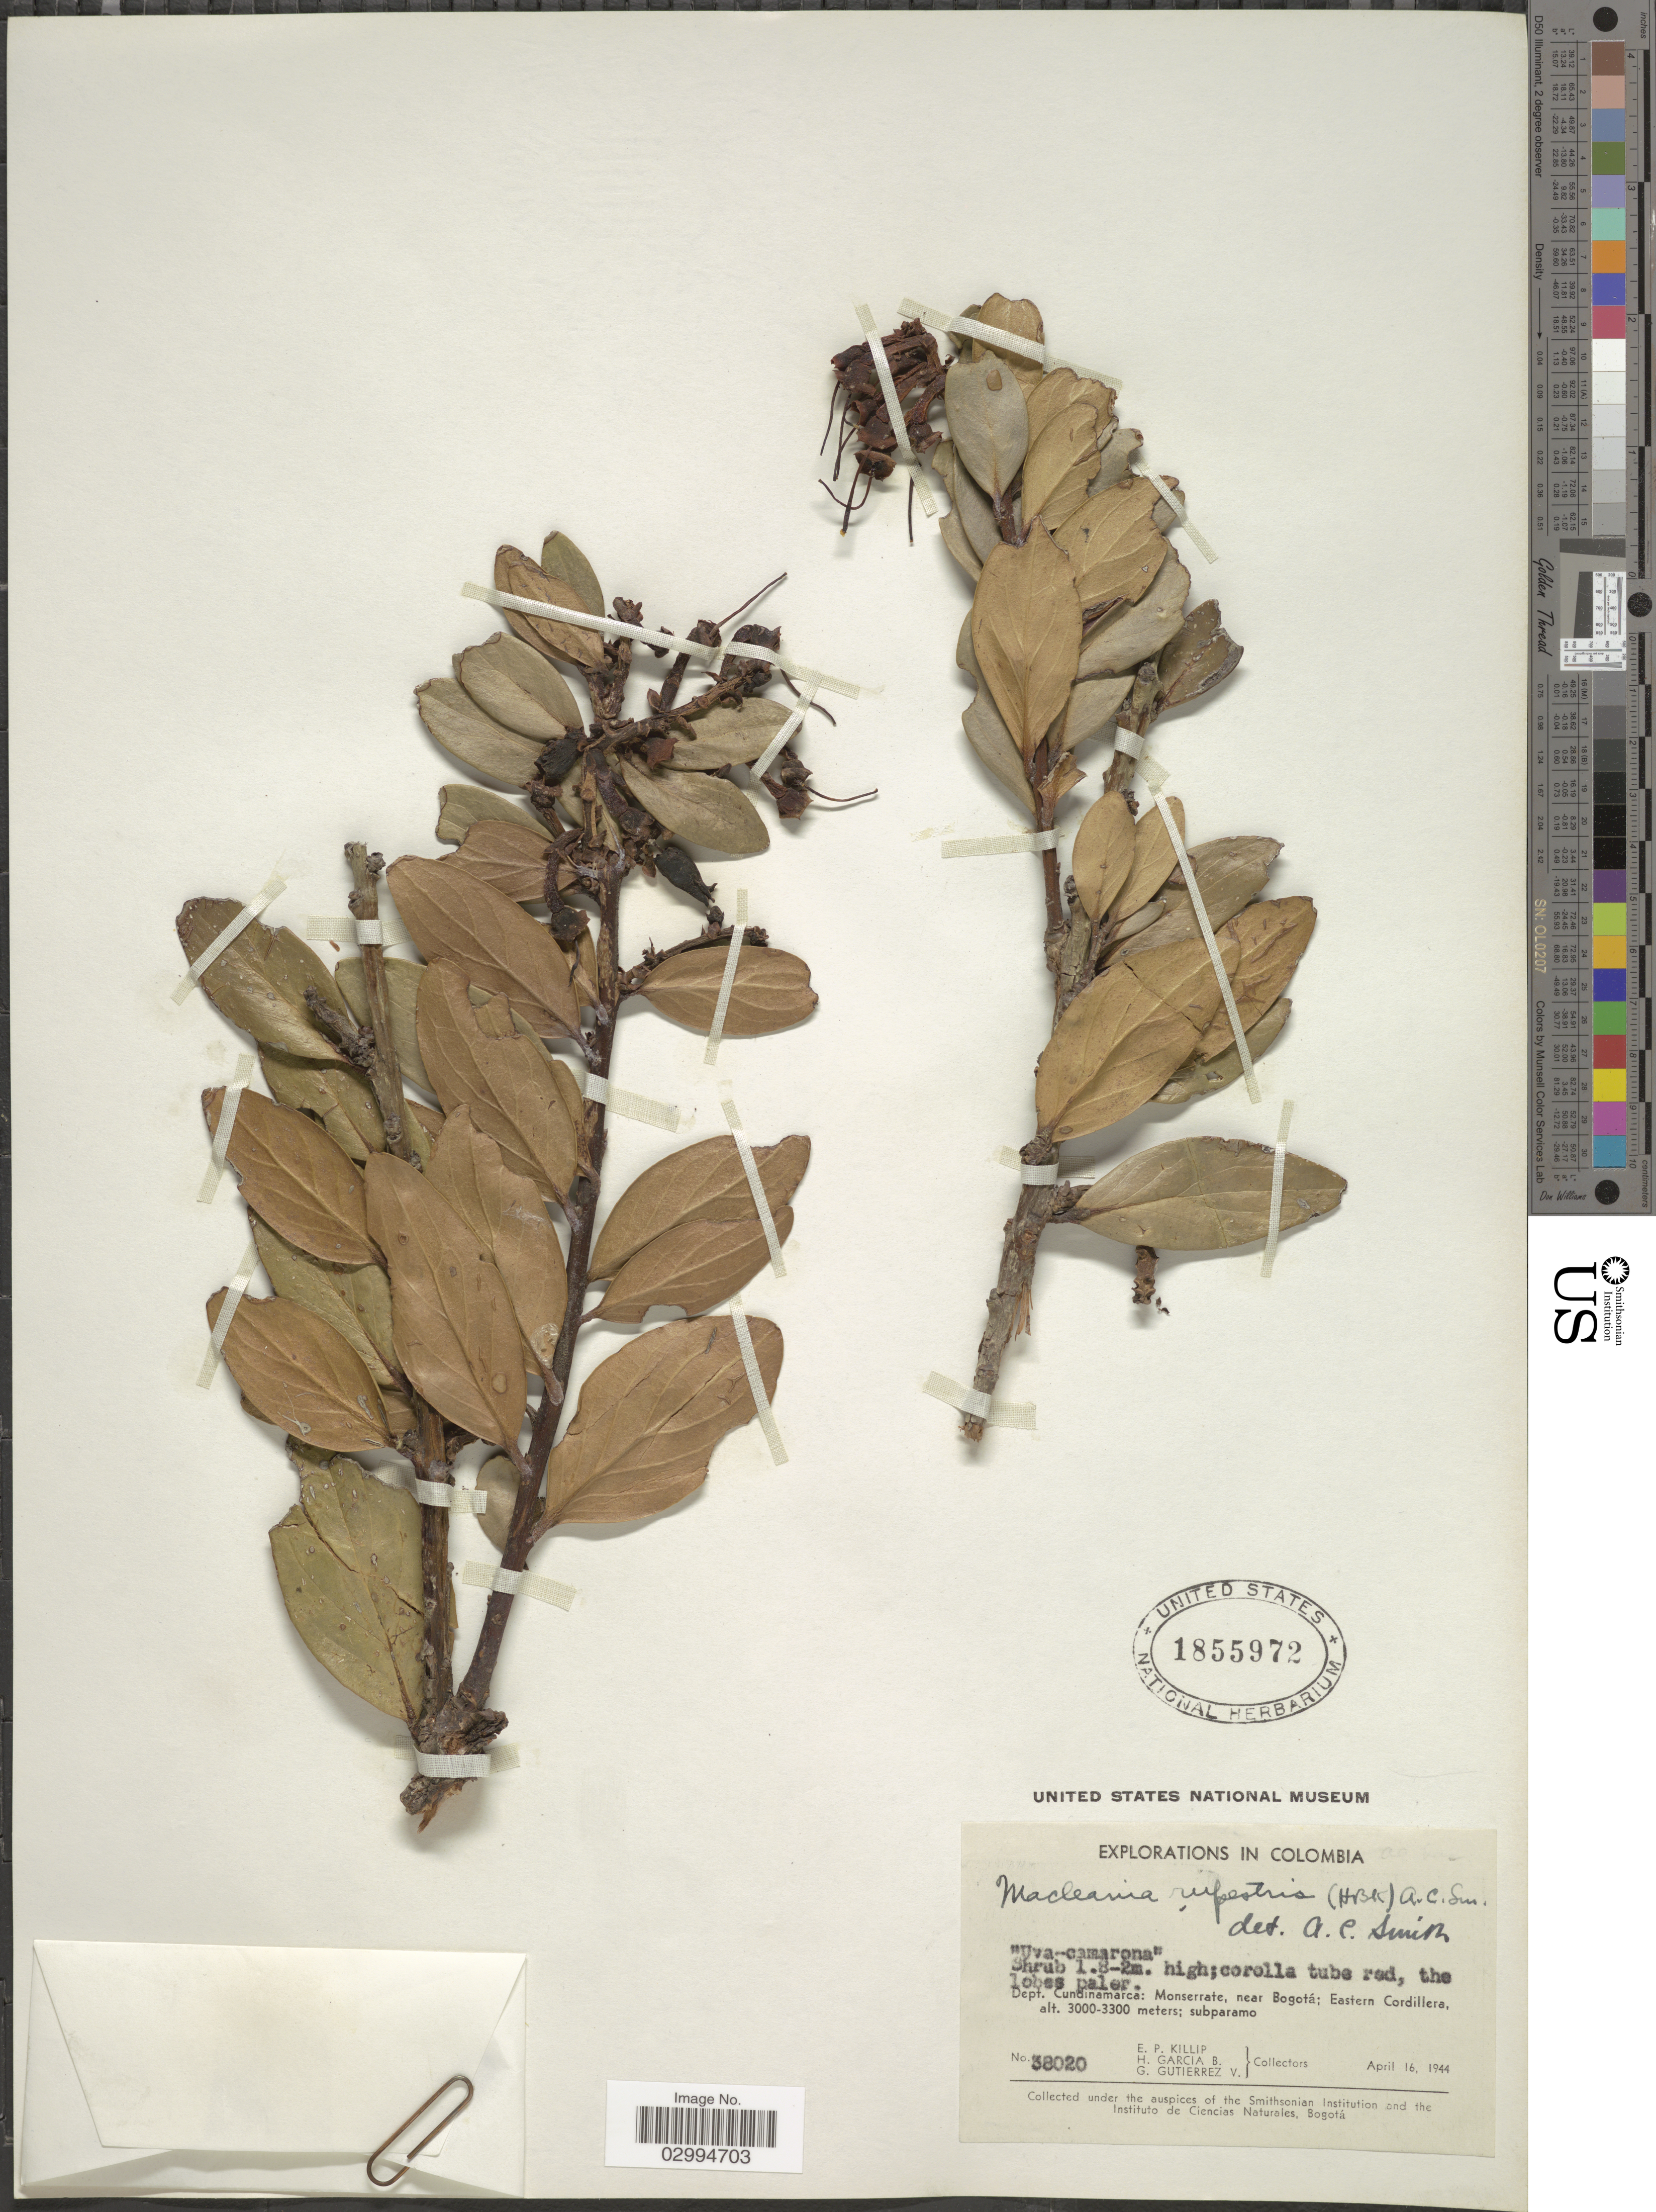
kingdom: Plantae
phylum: Tracheophyta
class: Magnoliopsida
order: Ericales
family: Ericaceae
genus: Macleania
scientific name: Macleania rupestris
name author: (Kunth) A.C. Sm.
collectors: E. P. Killip, H. García B. & G. Gutiérrez V.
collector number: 38020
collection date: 1944-04-16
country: Colombia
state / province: Cundinamarca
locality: Dept. Cundinamarca: Monserrate, near Bogotá; Eastern Cordillera.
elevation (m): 3000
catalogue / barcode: US 1855972